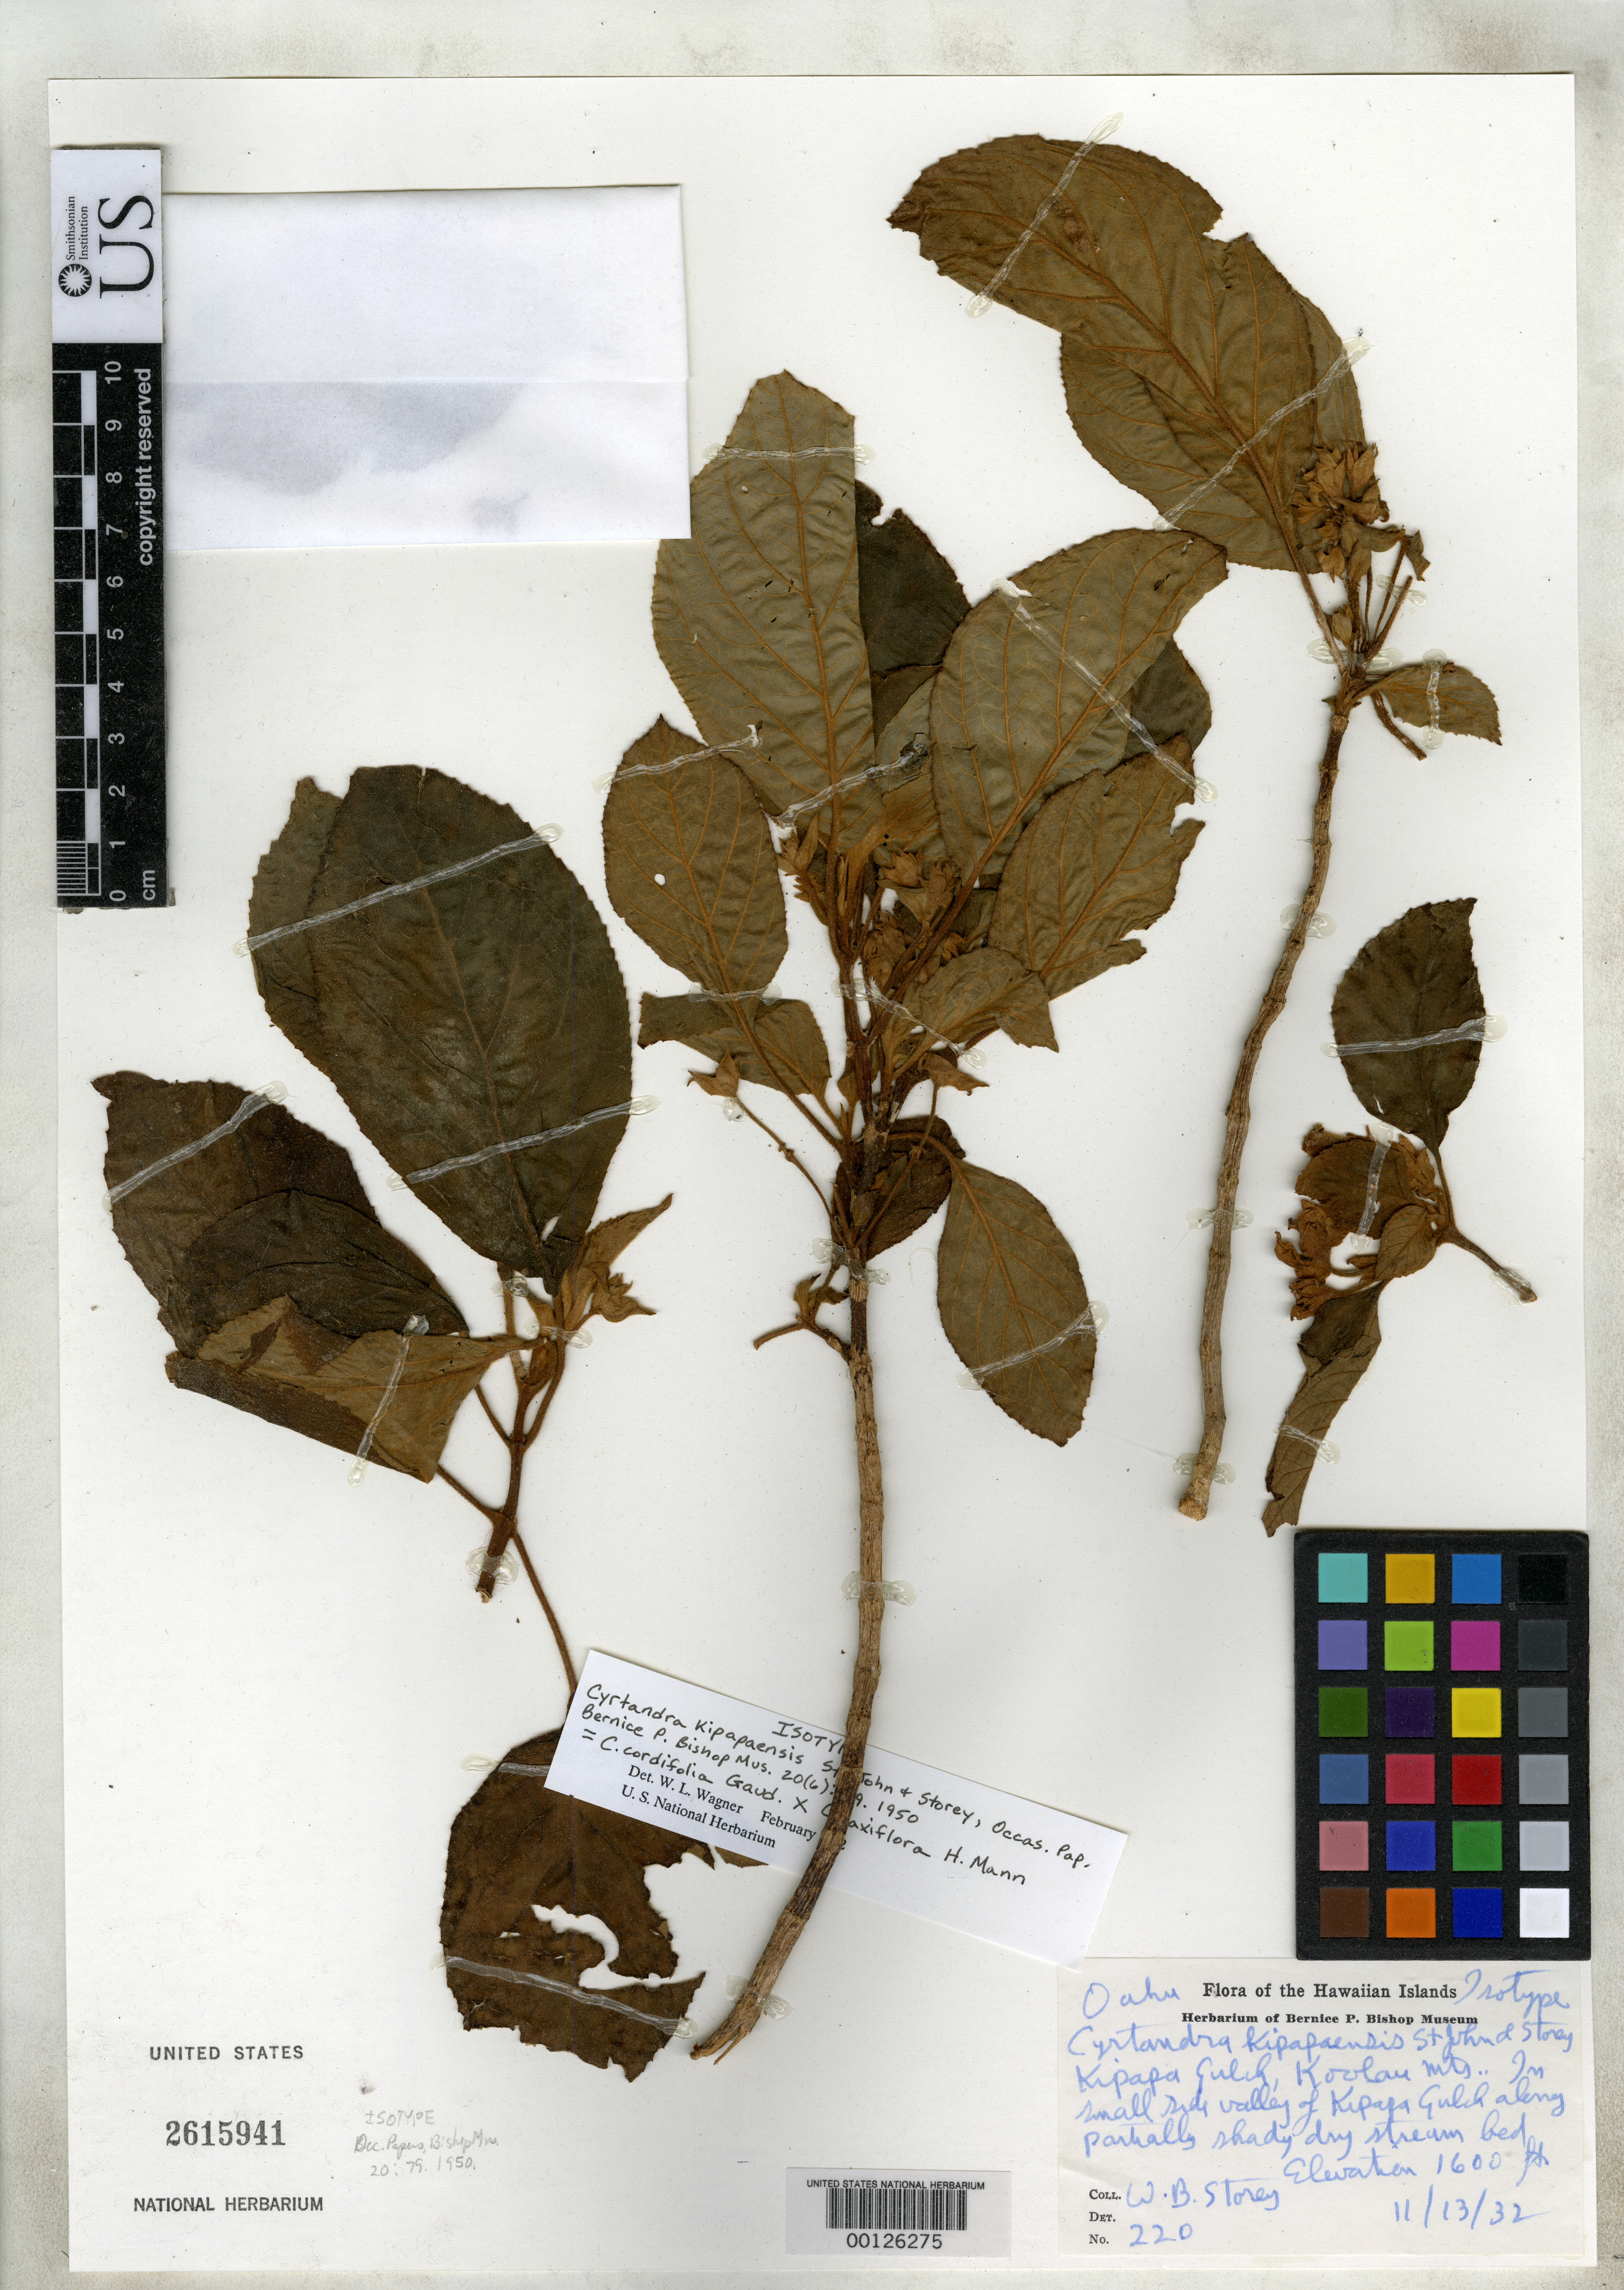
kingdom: Plantae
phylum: Tracheophyta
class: Magnoliopsida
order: Lamiales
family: Gesneriaceae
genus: Cyrtandra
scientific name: Cyrtandra kipapaensis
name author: H. St. John & Storey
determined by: Wagner, W. L., (BOT), Smithsonian Institution - National Museum of Natural History (UNITED STATES)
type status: Isotype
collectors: W. Storey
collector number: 220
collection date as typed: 13 Nov 1932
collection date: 1932-11-13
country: United States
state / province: Hawaii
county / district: Honolulu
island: Oahu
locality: Kipapa Gulch, Koolau Mts., in small side valle of Kipapa Gulch.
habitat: Along partially shady dry stream bed.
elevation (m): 488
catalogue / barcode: US 2615941